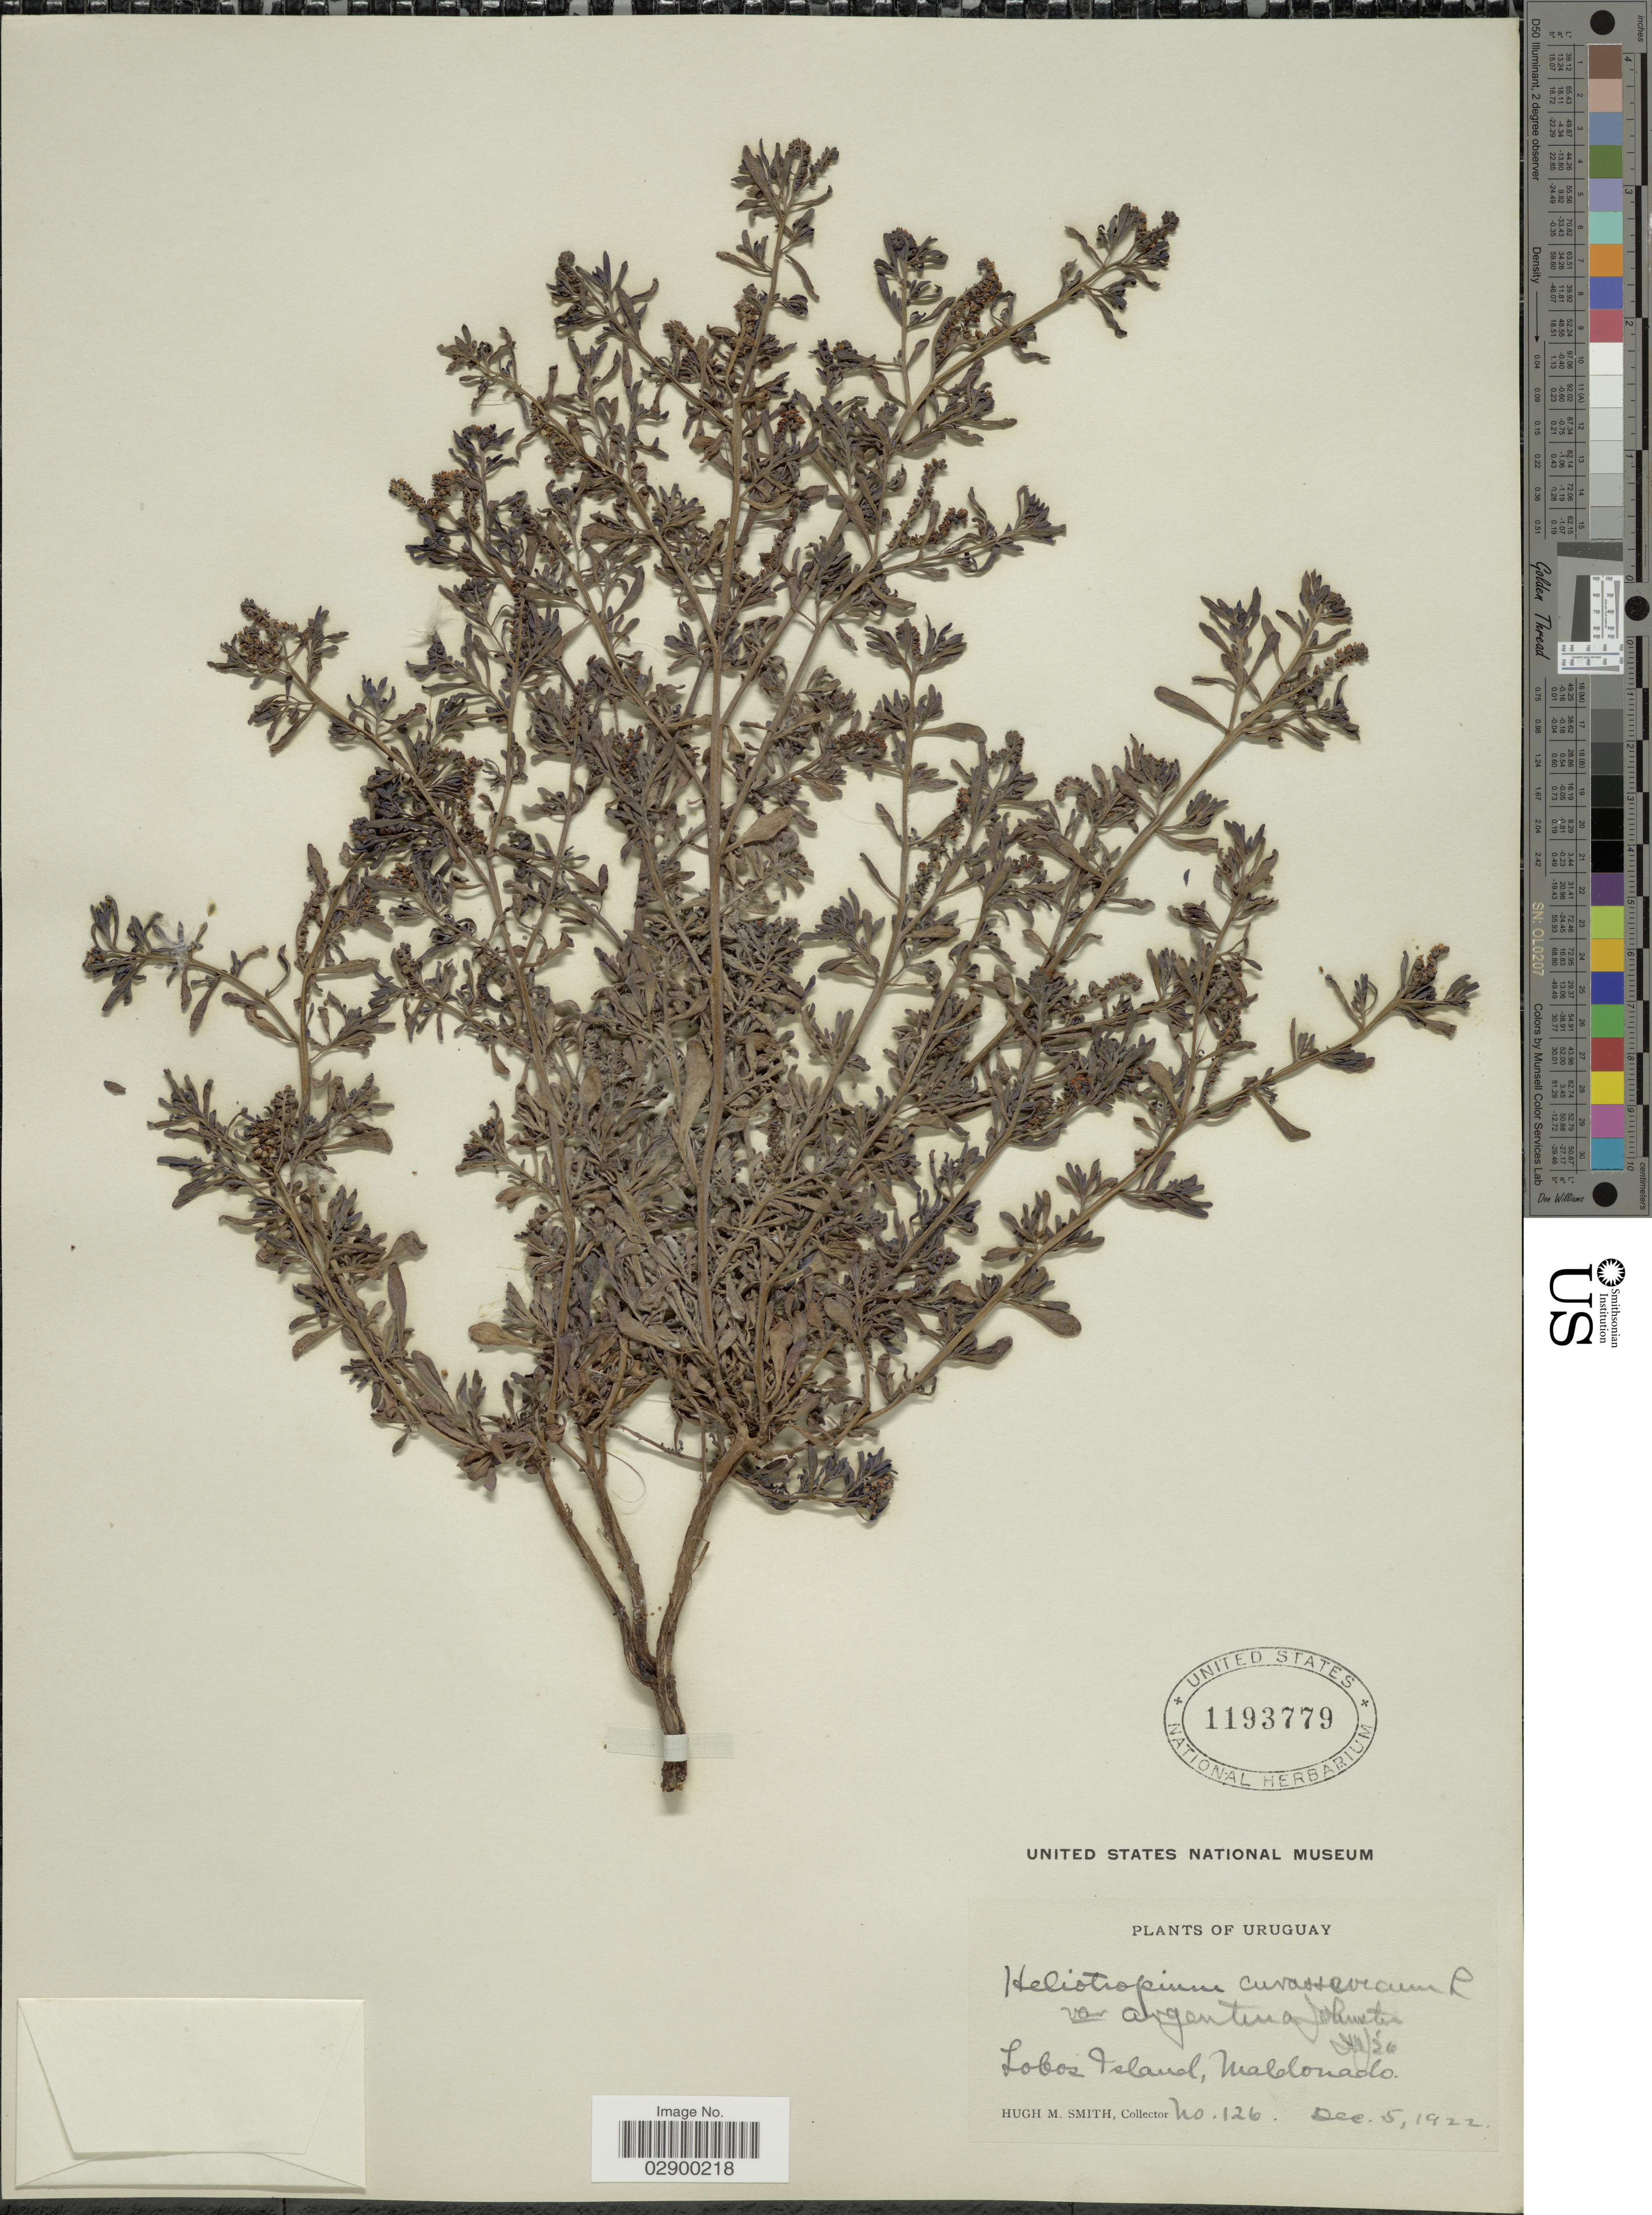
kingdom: Plantae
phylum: Tracheophyta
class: Magnoliopsida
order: Boraginales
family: Heliotropiaceae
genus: Heliotropium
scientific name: Heliotropium curassavicum var. argentinum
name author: I.M. Johnst.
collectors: H. M. Smith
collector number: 126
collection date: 1922-12-05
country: Uruguay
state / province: Maldonado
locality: Lobos Island, Maldonado.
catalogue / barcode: US 1193779